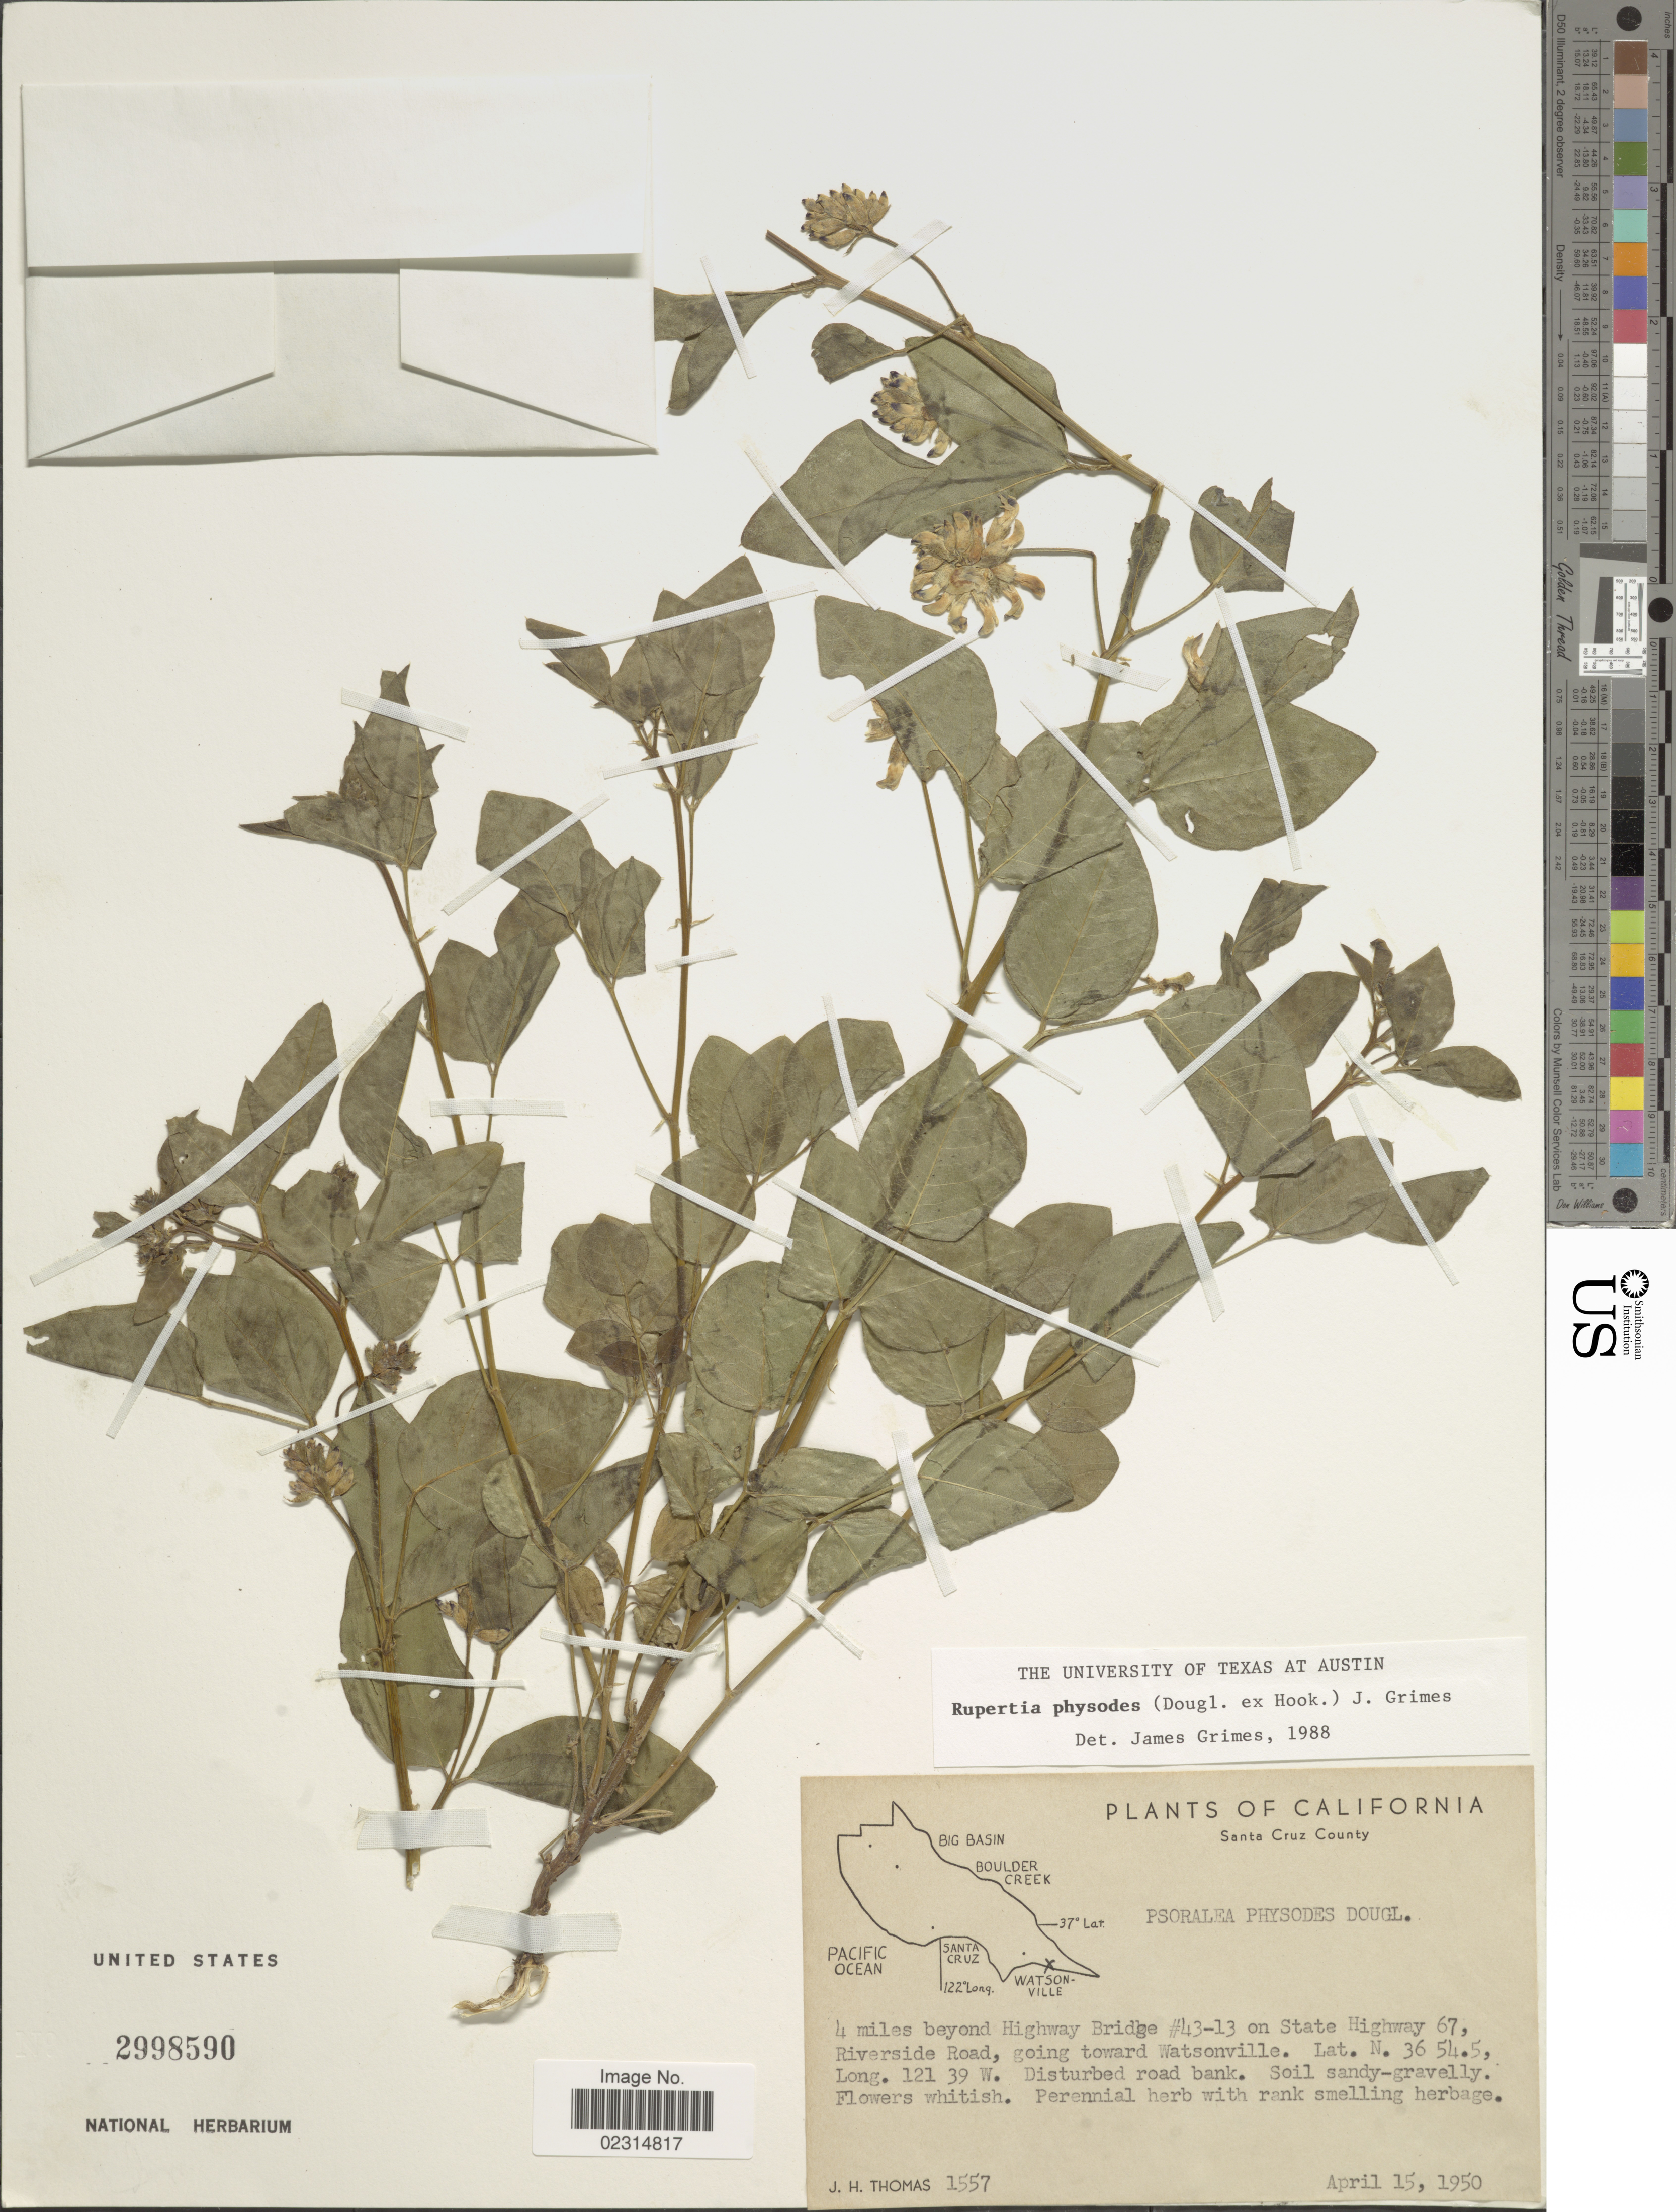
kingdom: Plantae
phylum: Tracheophyta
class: Magnoliopsida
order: Fabales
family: Fabaceae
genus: Pediomelum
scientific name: Pediomelum physodes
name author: (Douglas ex Hook.) J.W. Grimes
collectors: J. H. Thomas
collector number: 1557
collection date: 1950-04-15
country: United States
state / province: California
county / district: Santa Cruz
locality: Santa Cruz County, 4 miles beyond Highway Bridge #43-13 on state Highway 67, Riverside Road, going toward Watsonville. Disturbed road bank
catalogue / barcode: US 2998590